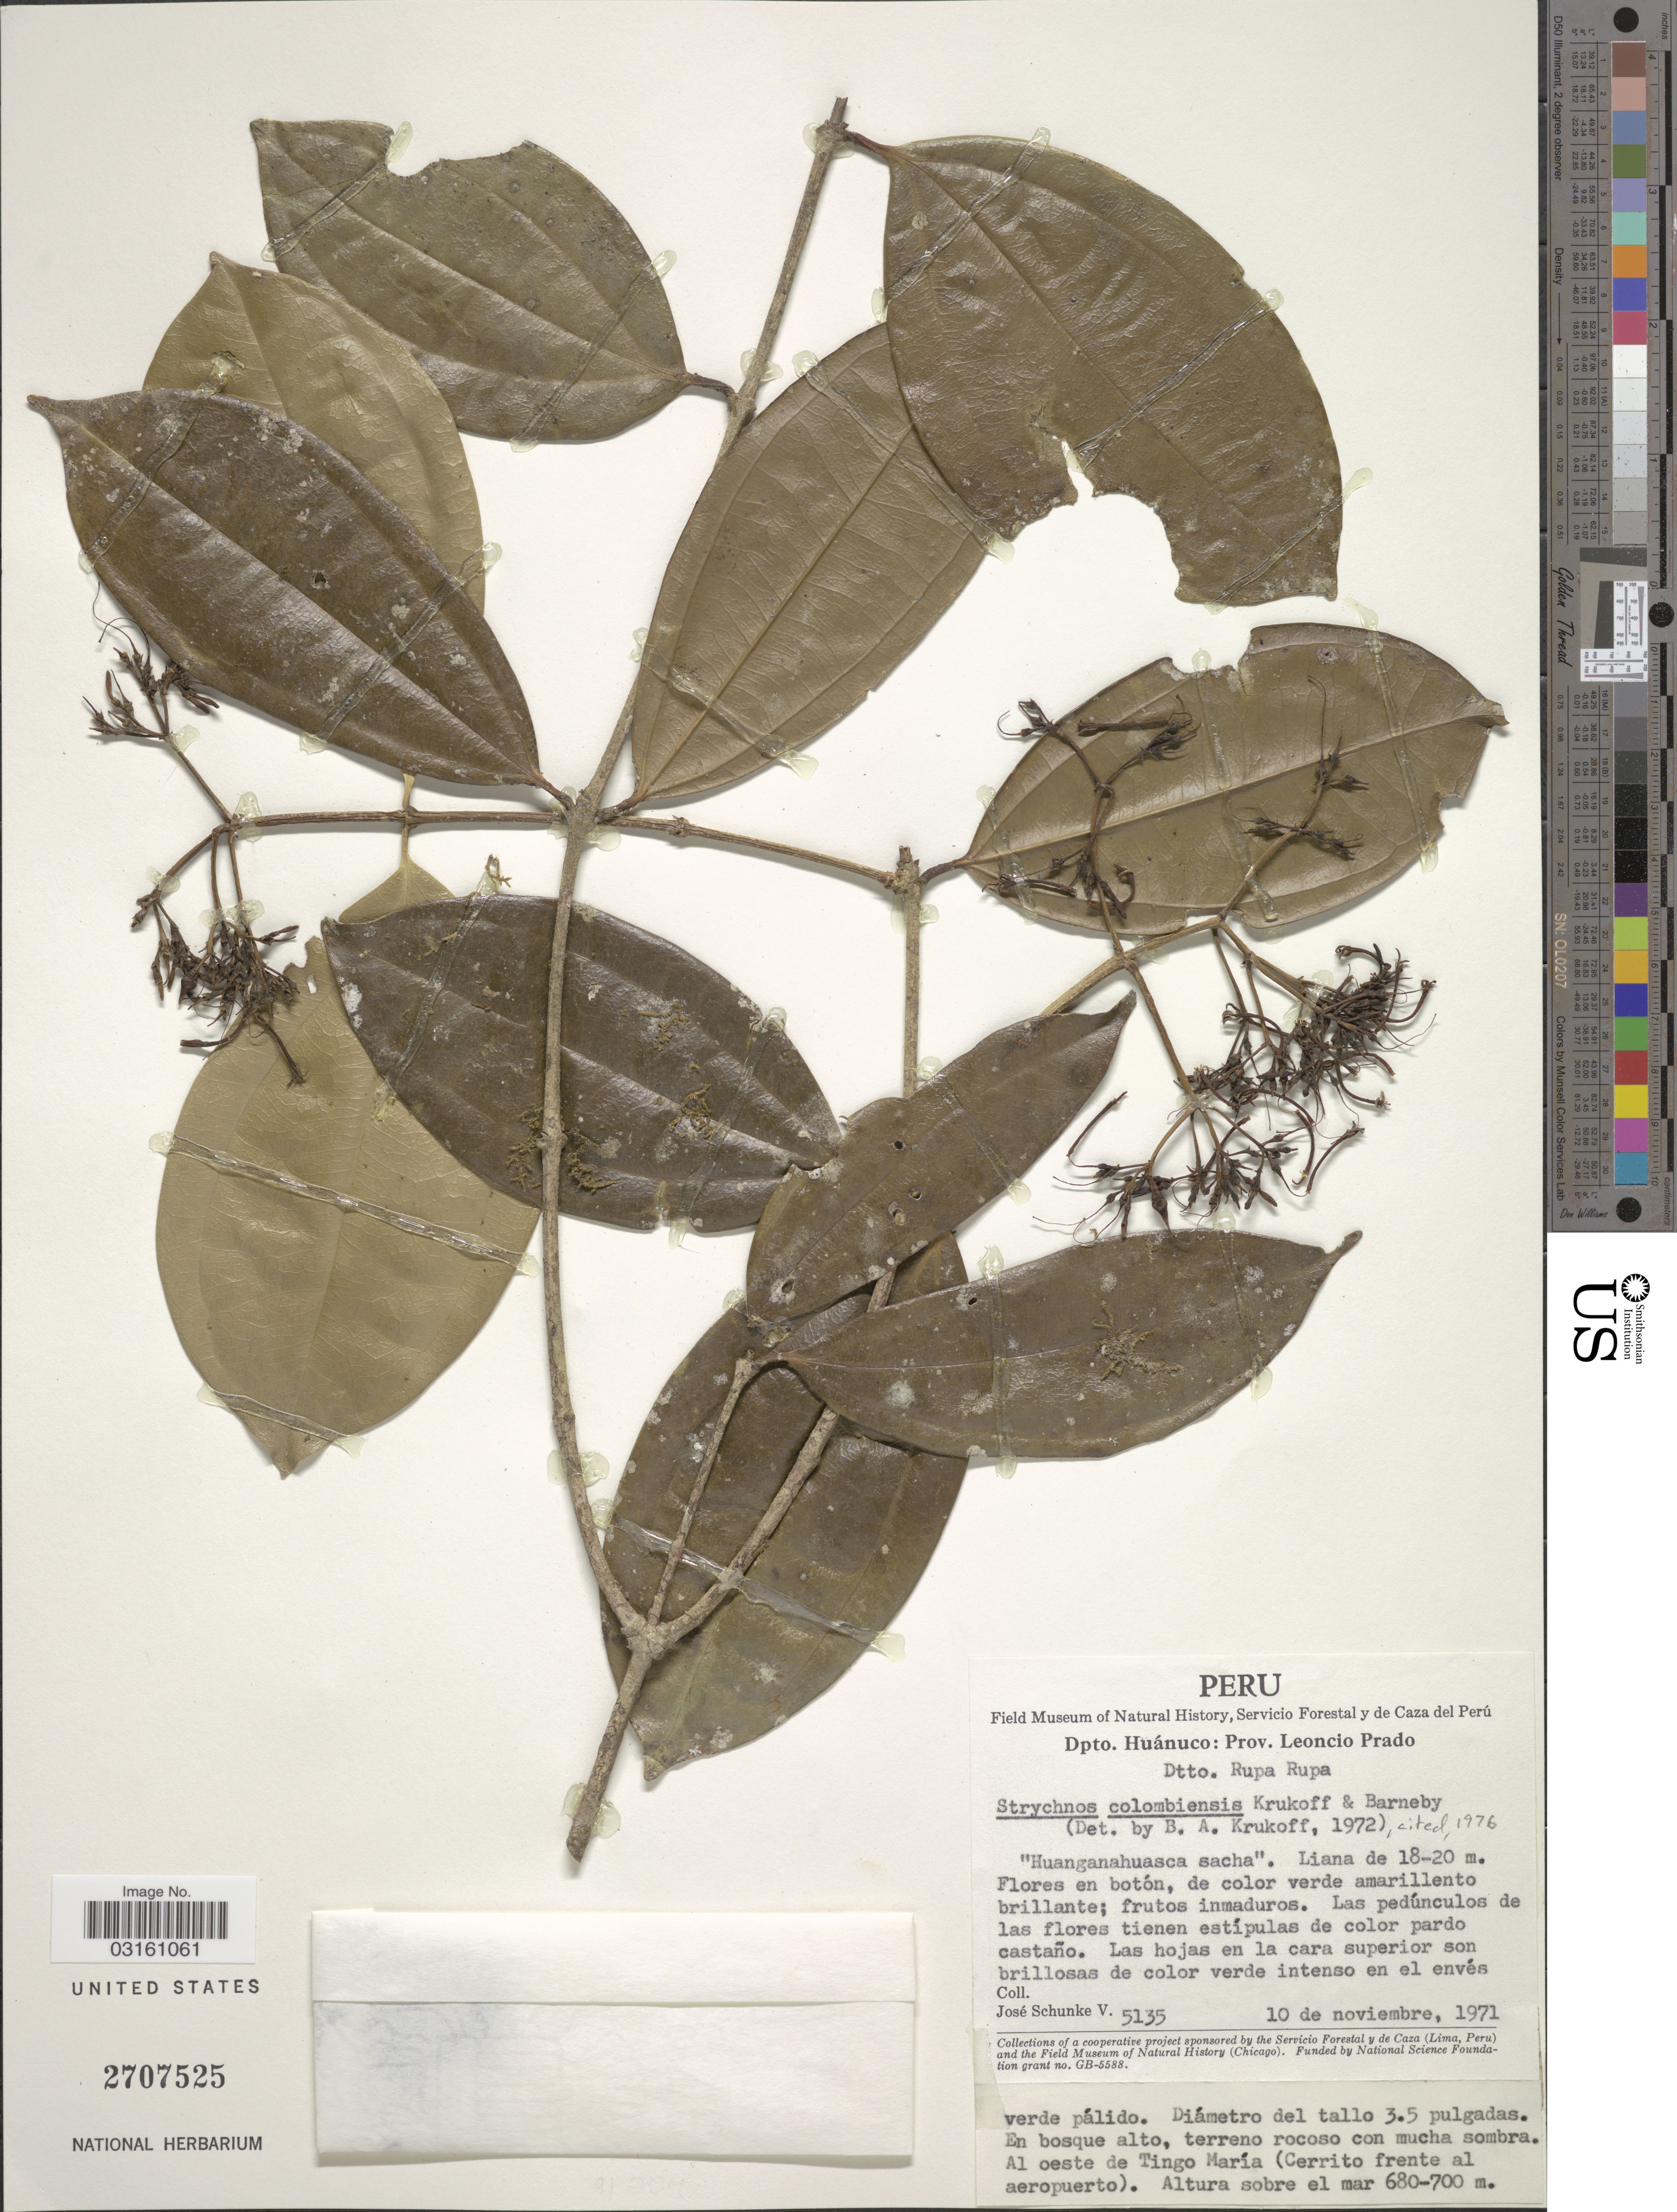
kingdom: Plantae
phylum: Tracheophyta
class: Magnoliopsida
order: Gentianales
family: Loganiaceae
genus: Strychnos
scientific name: Strychnos colombiensis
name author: Krukoff & Barneby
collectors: J. Schunke Vigo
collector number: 5135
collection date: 1971-11-10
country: Peru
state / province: Huánuco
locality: Dpto. Huánuco: Prov. Leoncio Prado. Dtto. Rupa Rupa. Al oeste de Tingo María (Cerrito frente al aeropuerto).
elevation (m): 680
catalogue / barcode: US 2707525